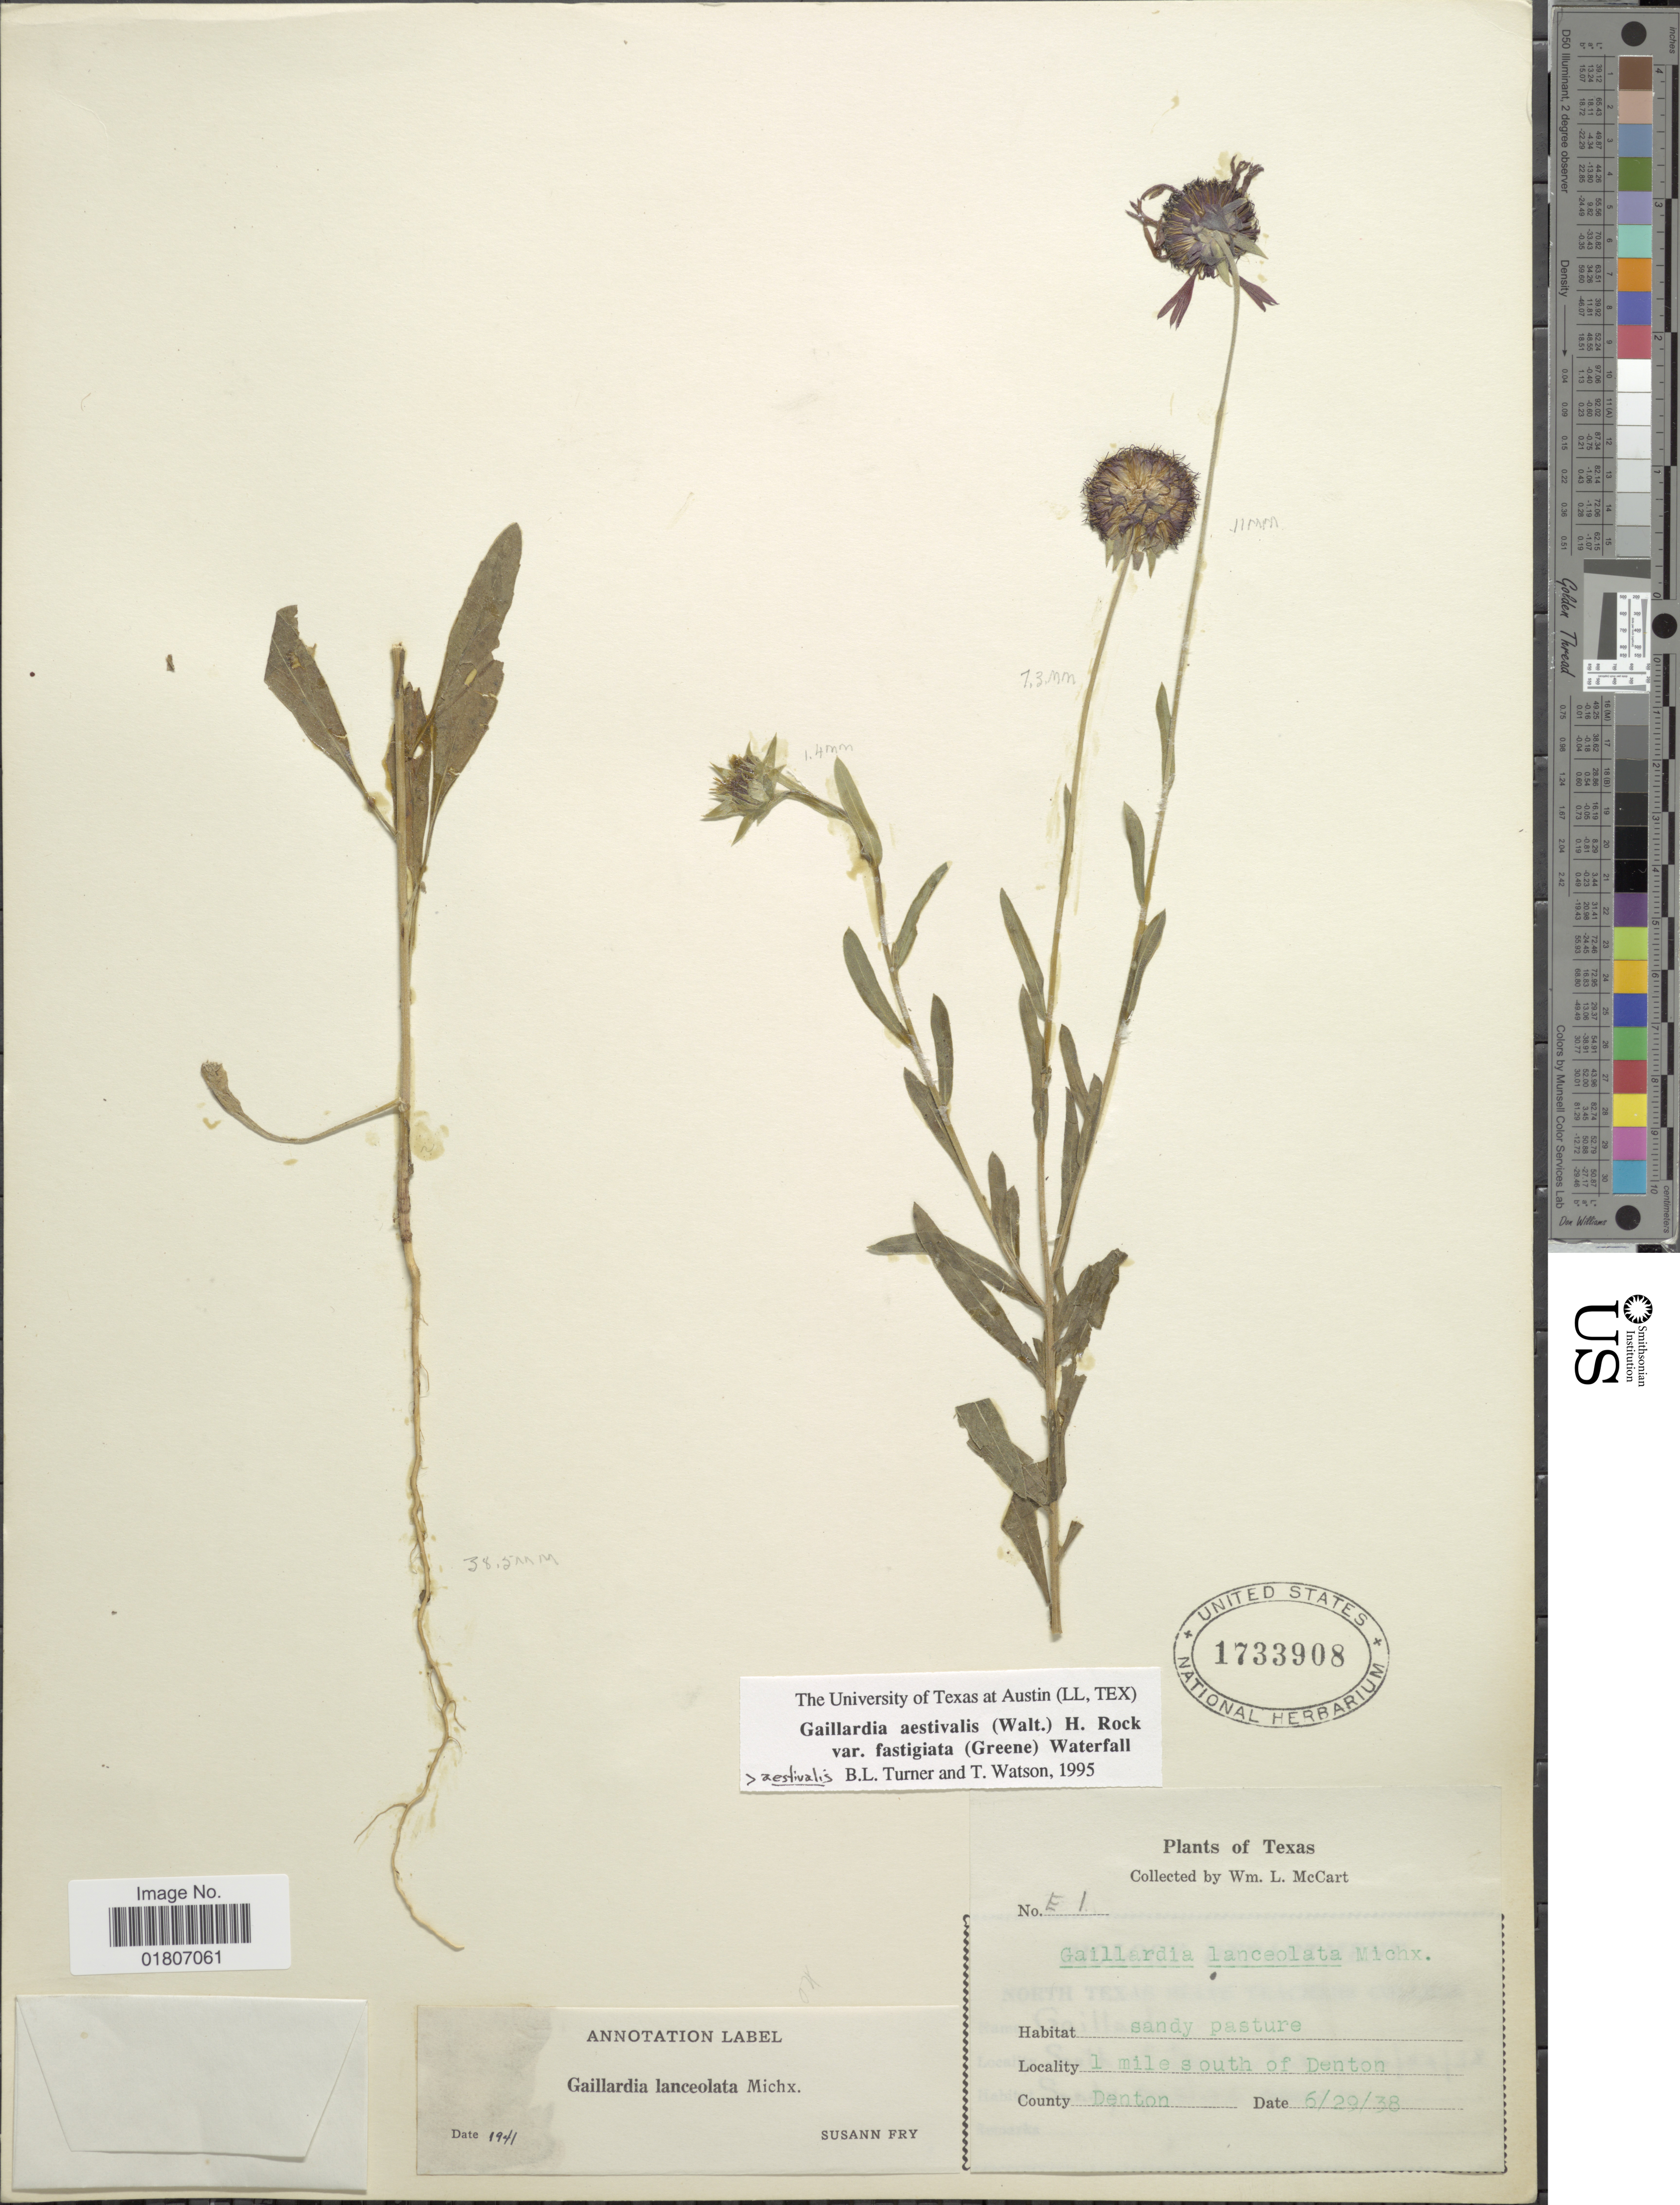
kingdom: Plantae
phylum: Tracheophyta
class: Magnoliopsida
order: Asterales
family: Asteraceae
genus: Gaillardia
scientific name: Gaillardia aestivalis var. fastigiata (indet)?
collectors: W. McCart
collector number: E1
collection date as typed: Transcribed d/m/y: 29/6/38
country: United States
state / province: Texas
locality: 1 mile south of Denton. County Denton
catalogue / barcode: US 1733908